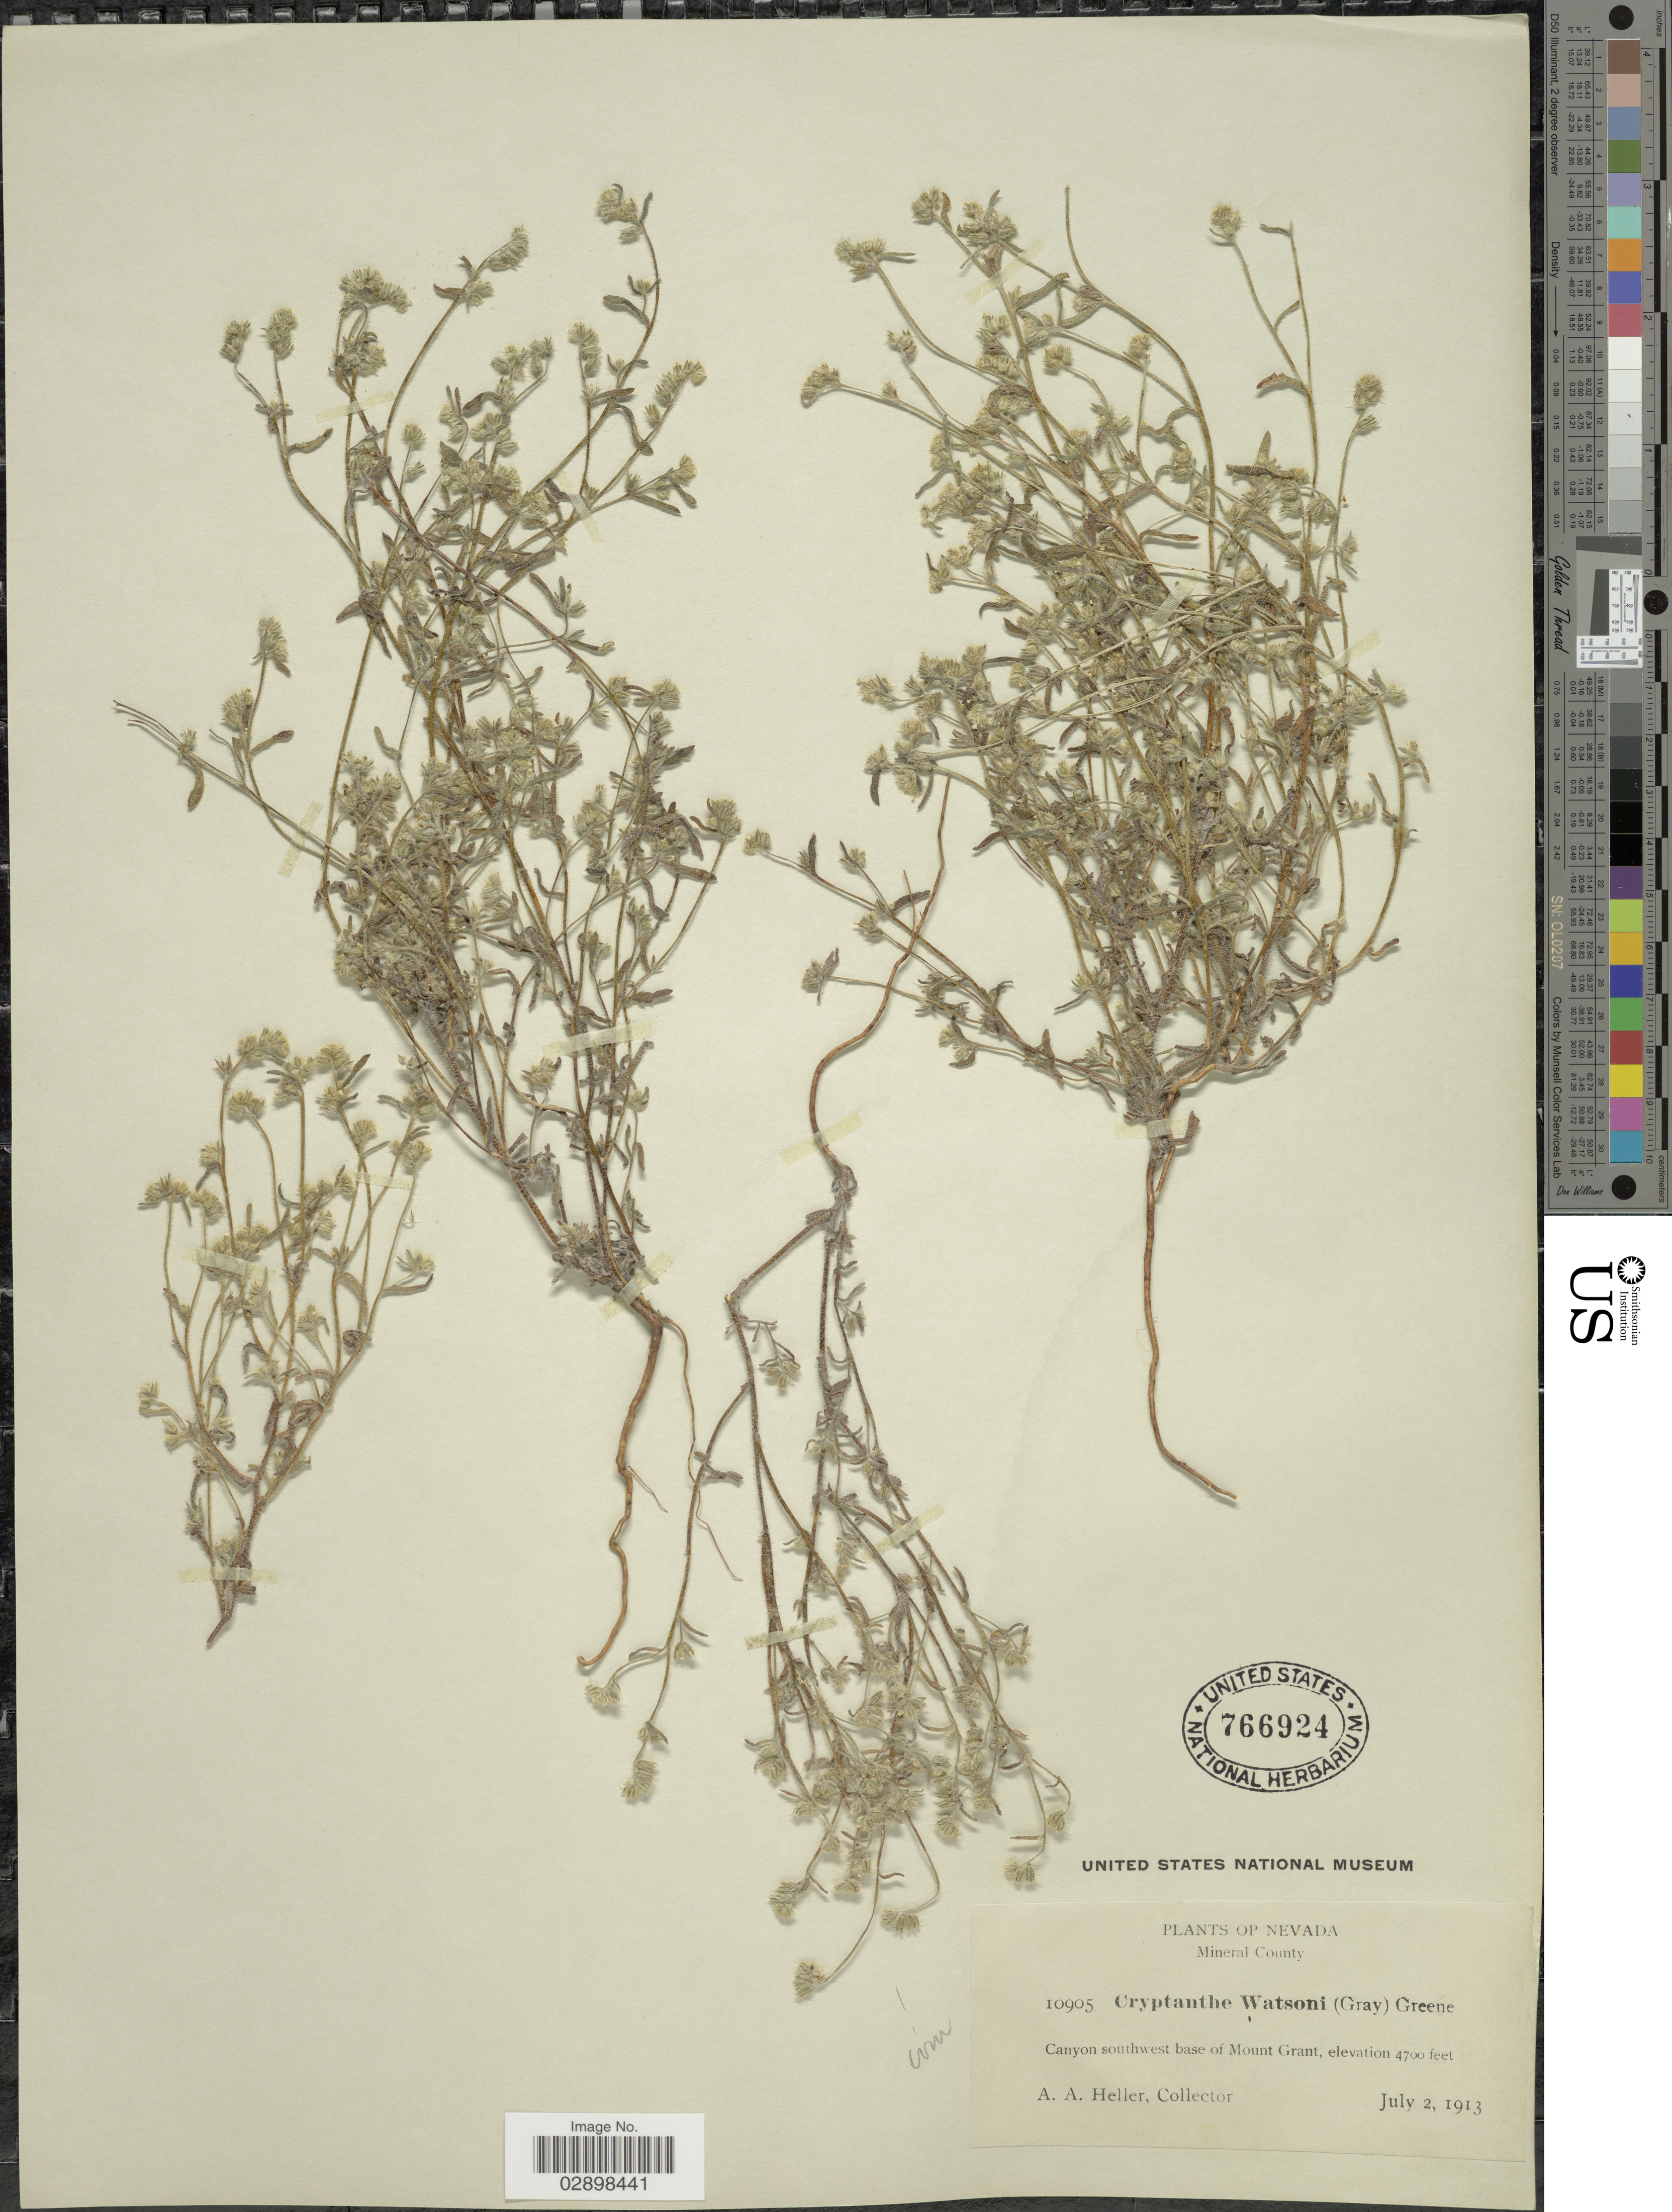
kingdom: Plantae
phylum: Tracheophyta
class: Magnoliopsida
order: Boraginales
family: Boraginaceae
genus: Cryptantha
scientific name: Cryptantha watsonii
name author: (A. Gray) Greene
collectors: A. A. Heller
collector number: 10905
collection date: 1913-07-02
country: United States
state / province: Nevada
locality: Mineral County, Canyon southwest base of Mount Grant.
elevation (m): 1433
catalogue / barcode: US 766924